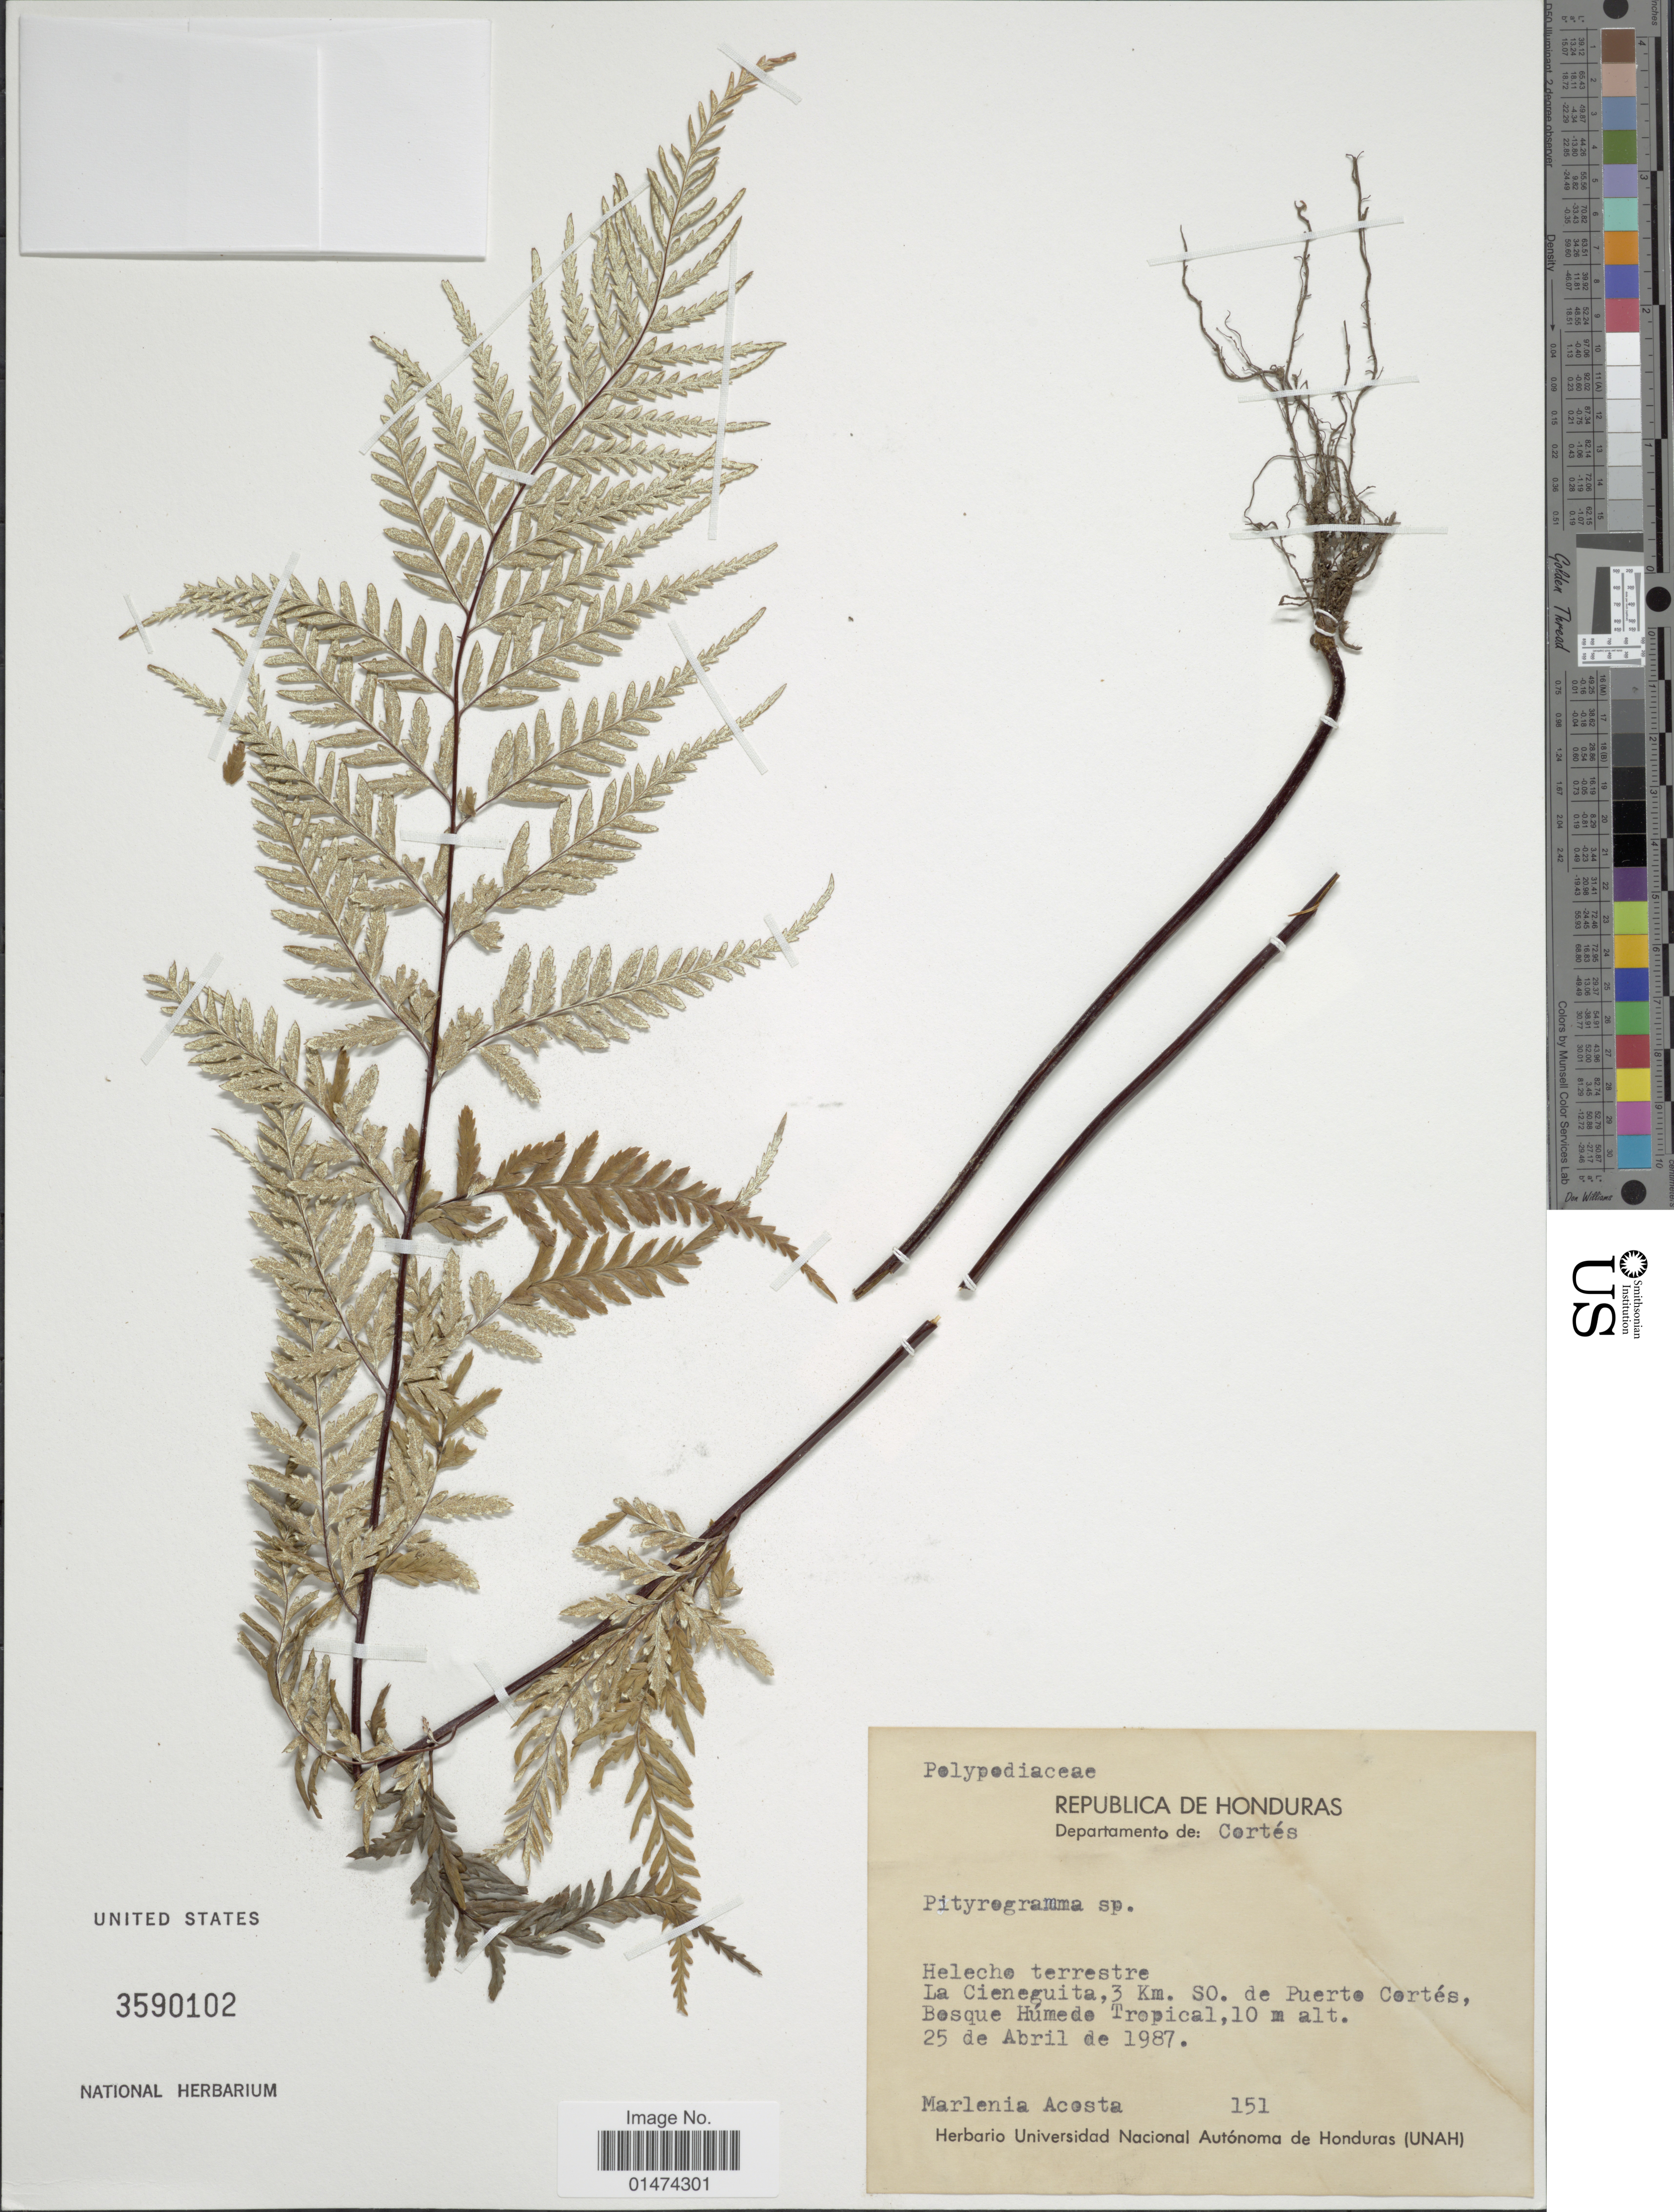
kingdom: Plantae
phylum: Tracheophyta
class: Polypodiopsida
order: Polypodiales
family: Pteridaceae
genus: Pityrogramma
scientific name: Pityrogramma sp.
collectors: M. Acosta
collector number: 151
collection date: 1987-04-25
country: Honduras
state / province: Cortés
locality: Heleche terrestre La Cieneguita, 3 km. SO. de Puerte Cortes, Bosque Humede Tropical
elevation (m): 10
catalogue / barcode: US 3590102